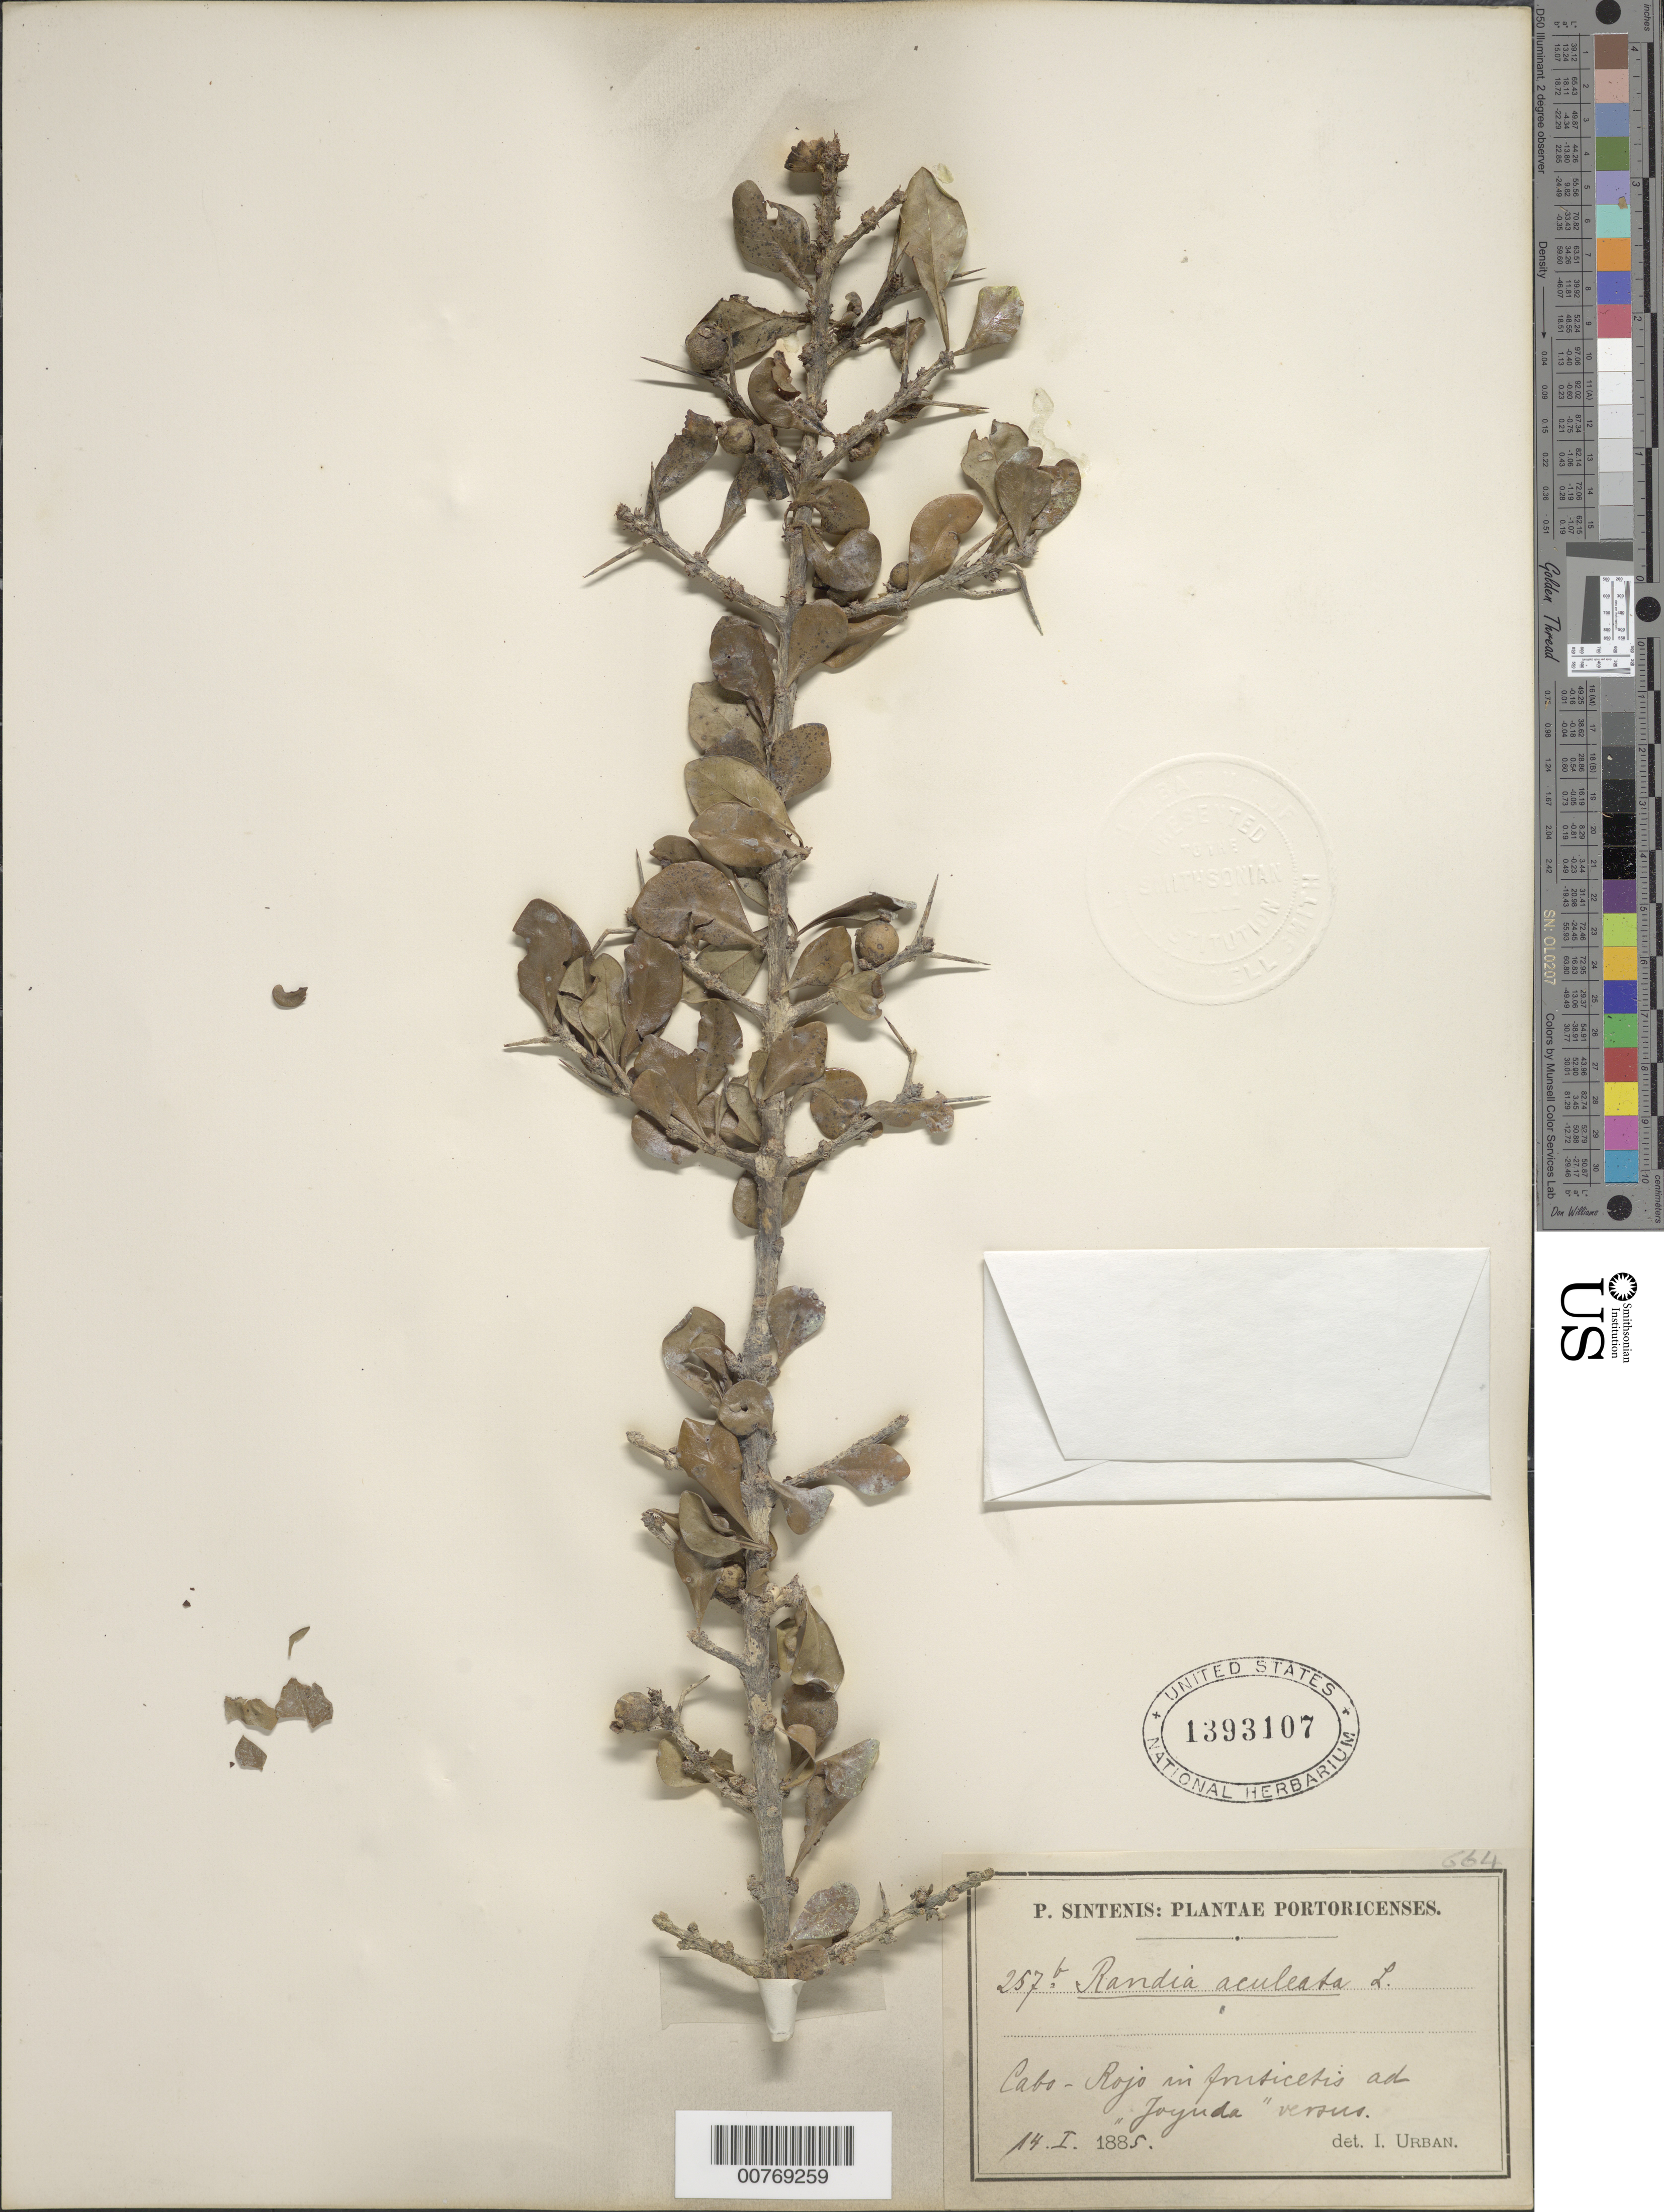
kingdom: Plantae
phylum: Tracheophyta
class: Magnoliopsida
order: Gentianales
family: Rubiaceae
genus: Randia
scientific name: Randia aculeata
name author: L.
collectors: P. Sintenis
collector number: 257b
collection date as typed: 14 Jan 1885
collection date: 1885-01-14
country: Puerto Rico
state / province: Cabo Rojo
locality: Cabo Rojo in fruticetis ad Jayuda versus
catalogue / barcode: US 1393107